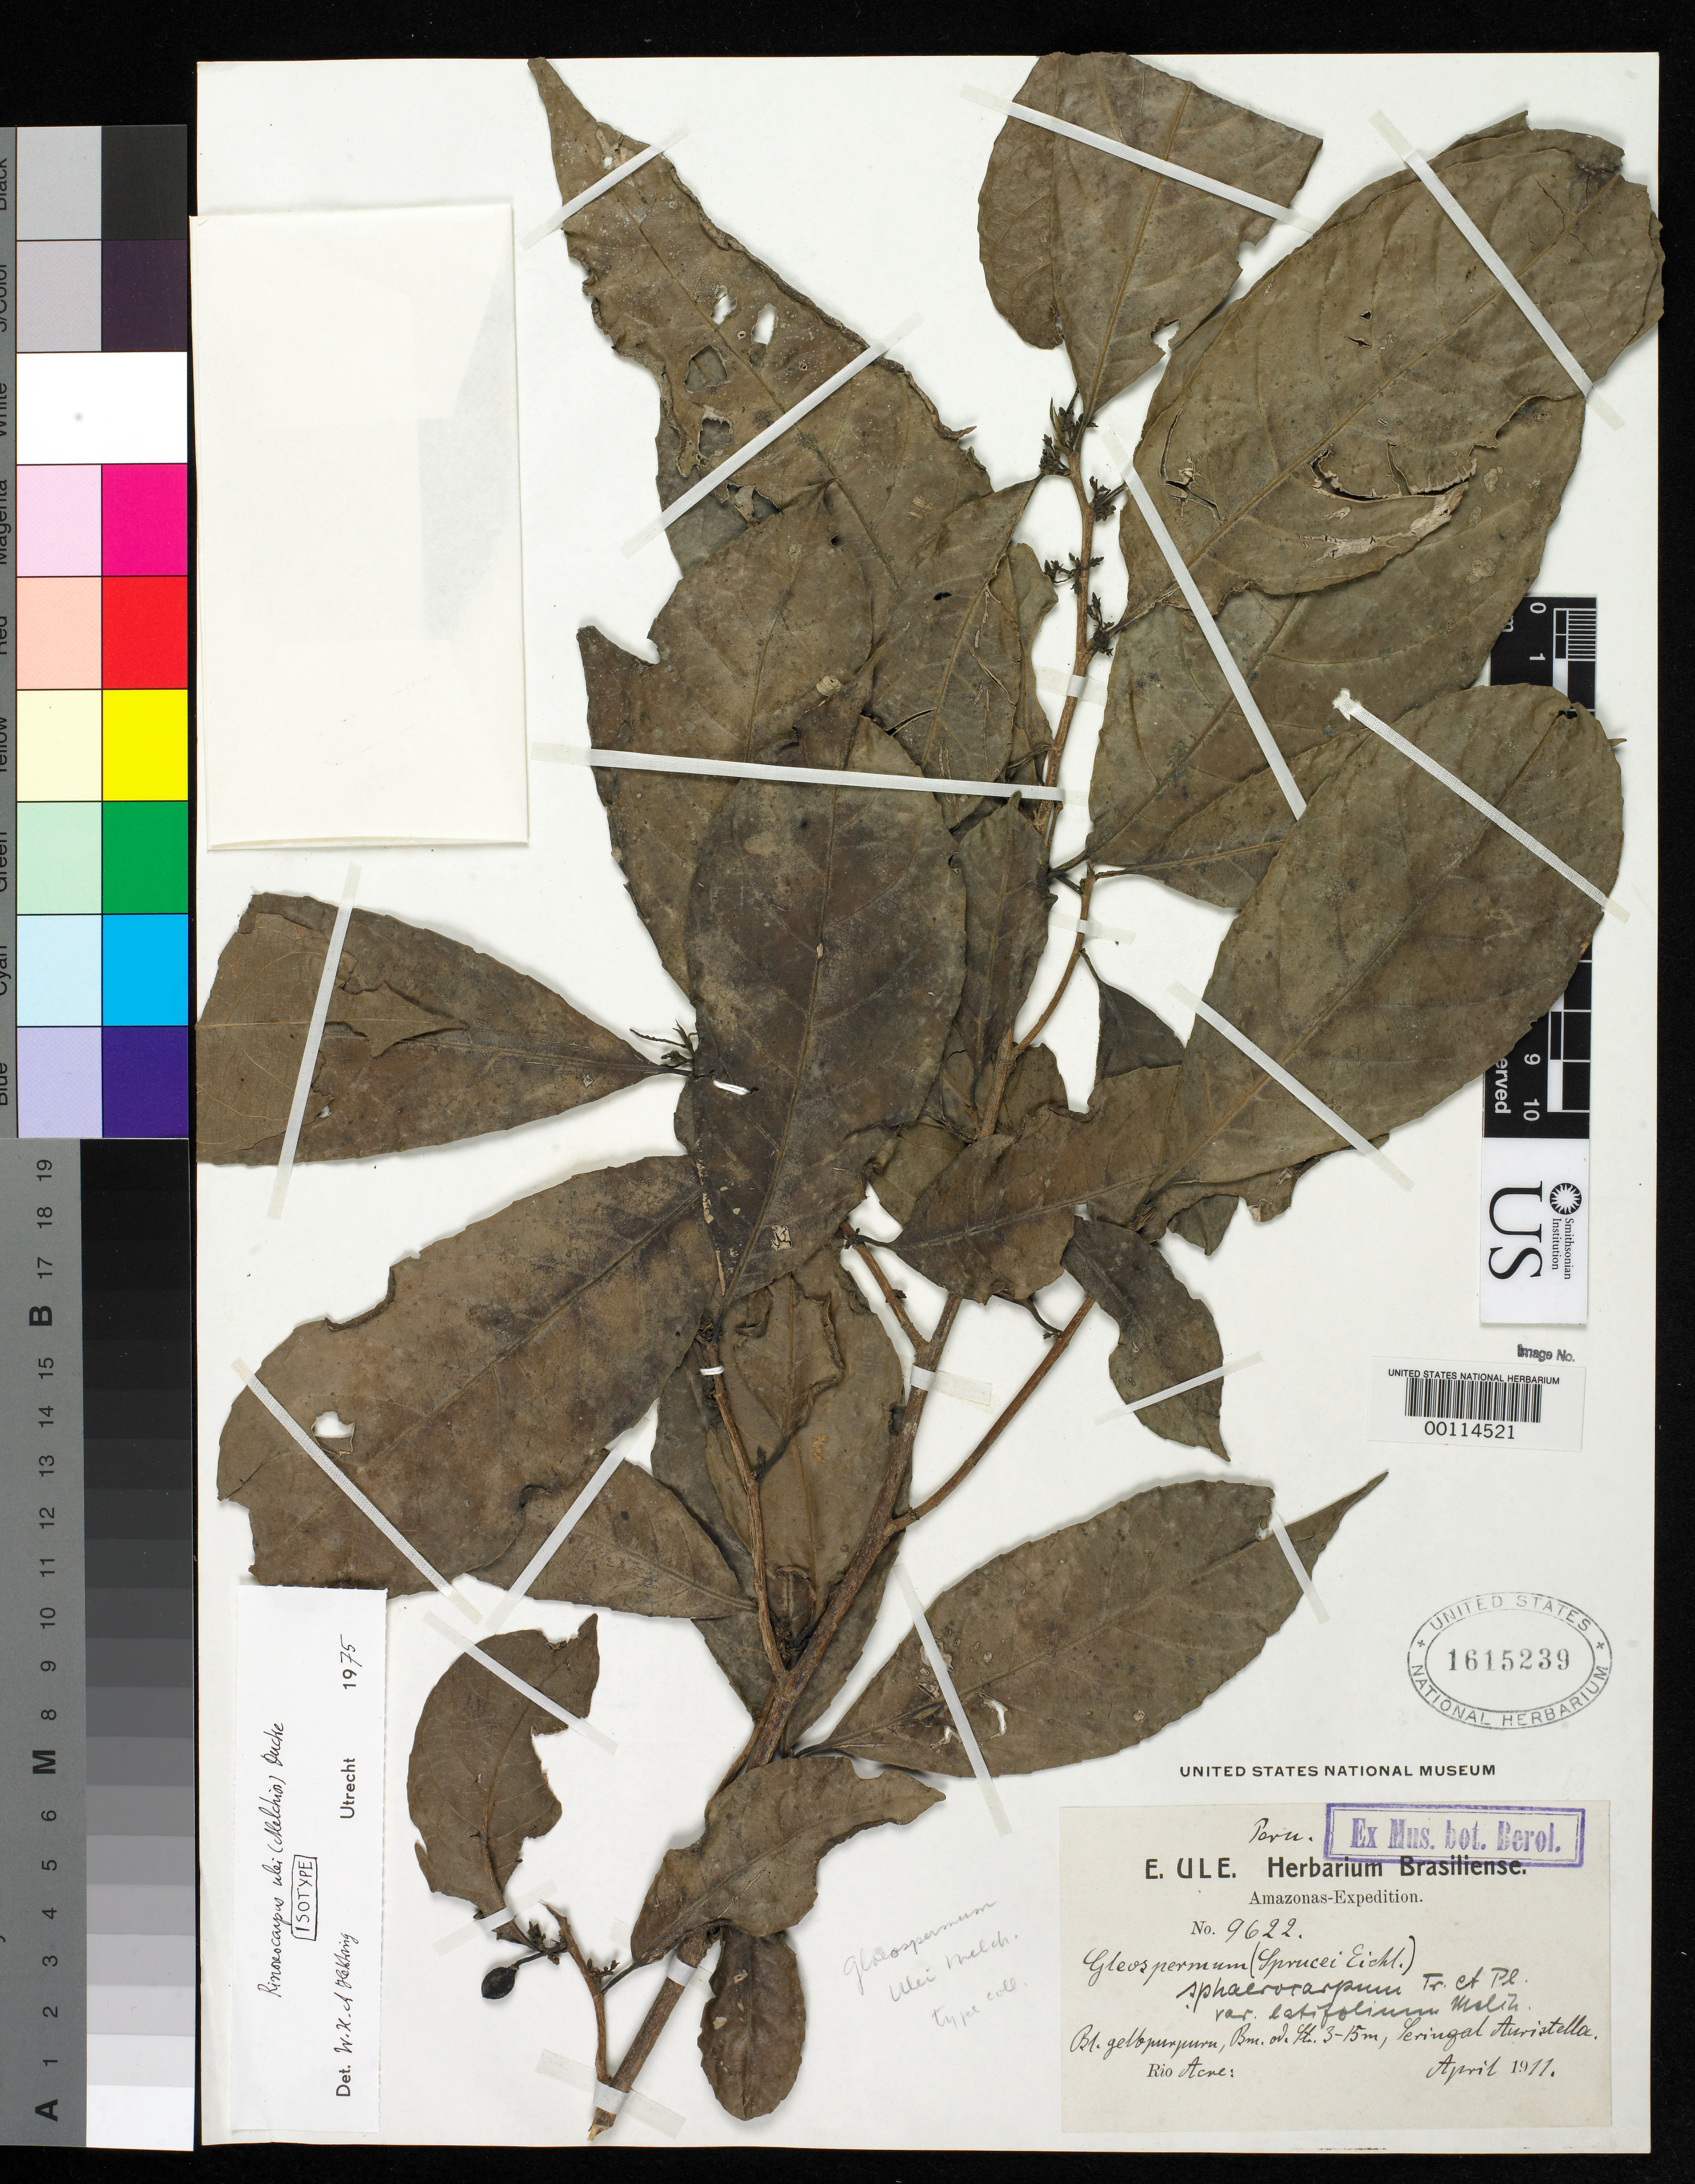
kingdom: Plantae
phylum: Tracheophyta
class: Magnoliopsida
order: Malpighiales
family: Violaceae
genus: Gloeospermum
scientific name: Gloeospermum ulei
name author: Melch.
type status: Isotype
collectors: E. H. Ule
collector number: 9622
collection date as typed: Mar 1911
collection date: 1911-03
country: Peru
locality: Seringal Auristella, Río Acre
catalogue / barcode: US 1615239